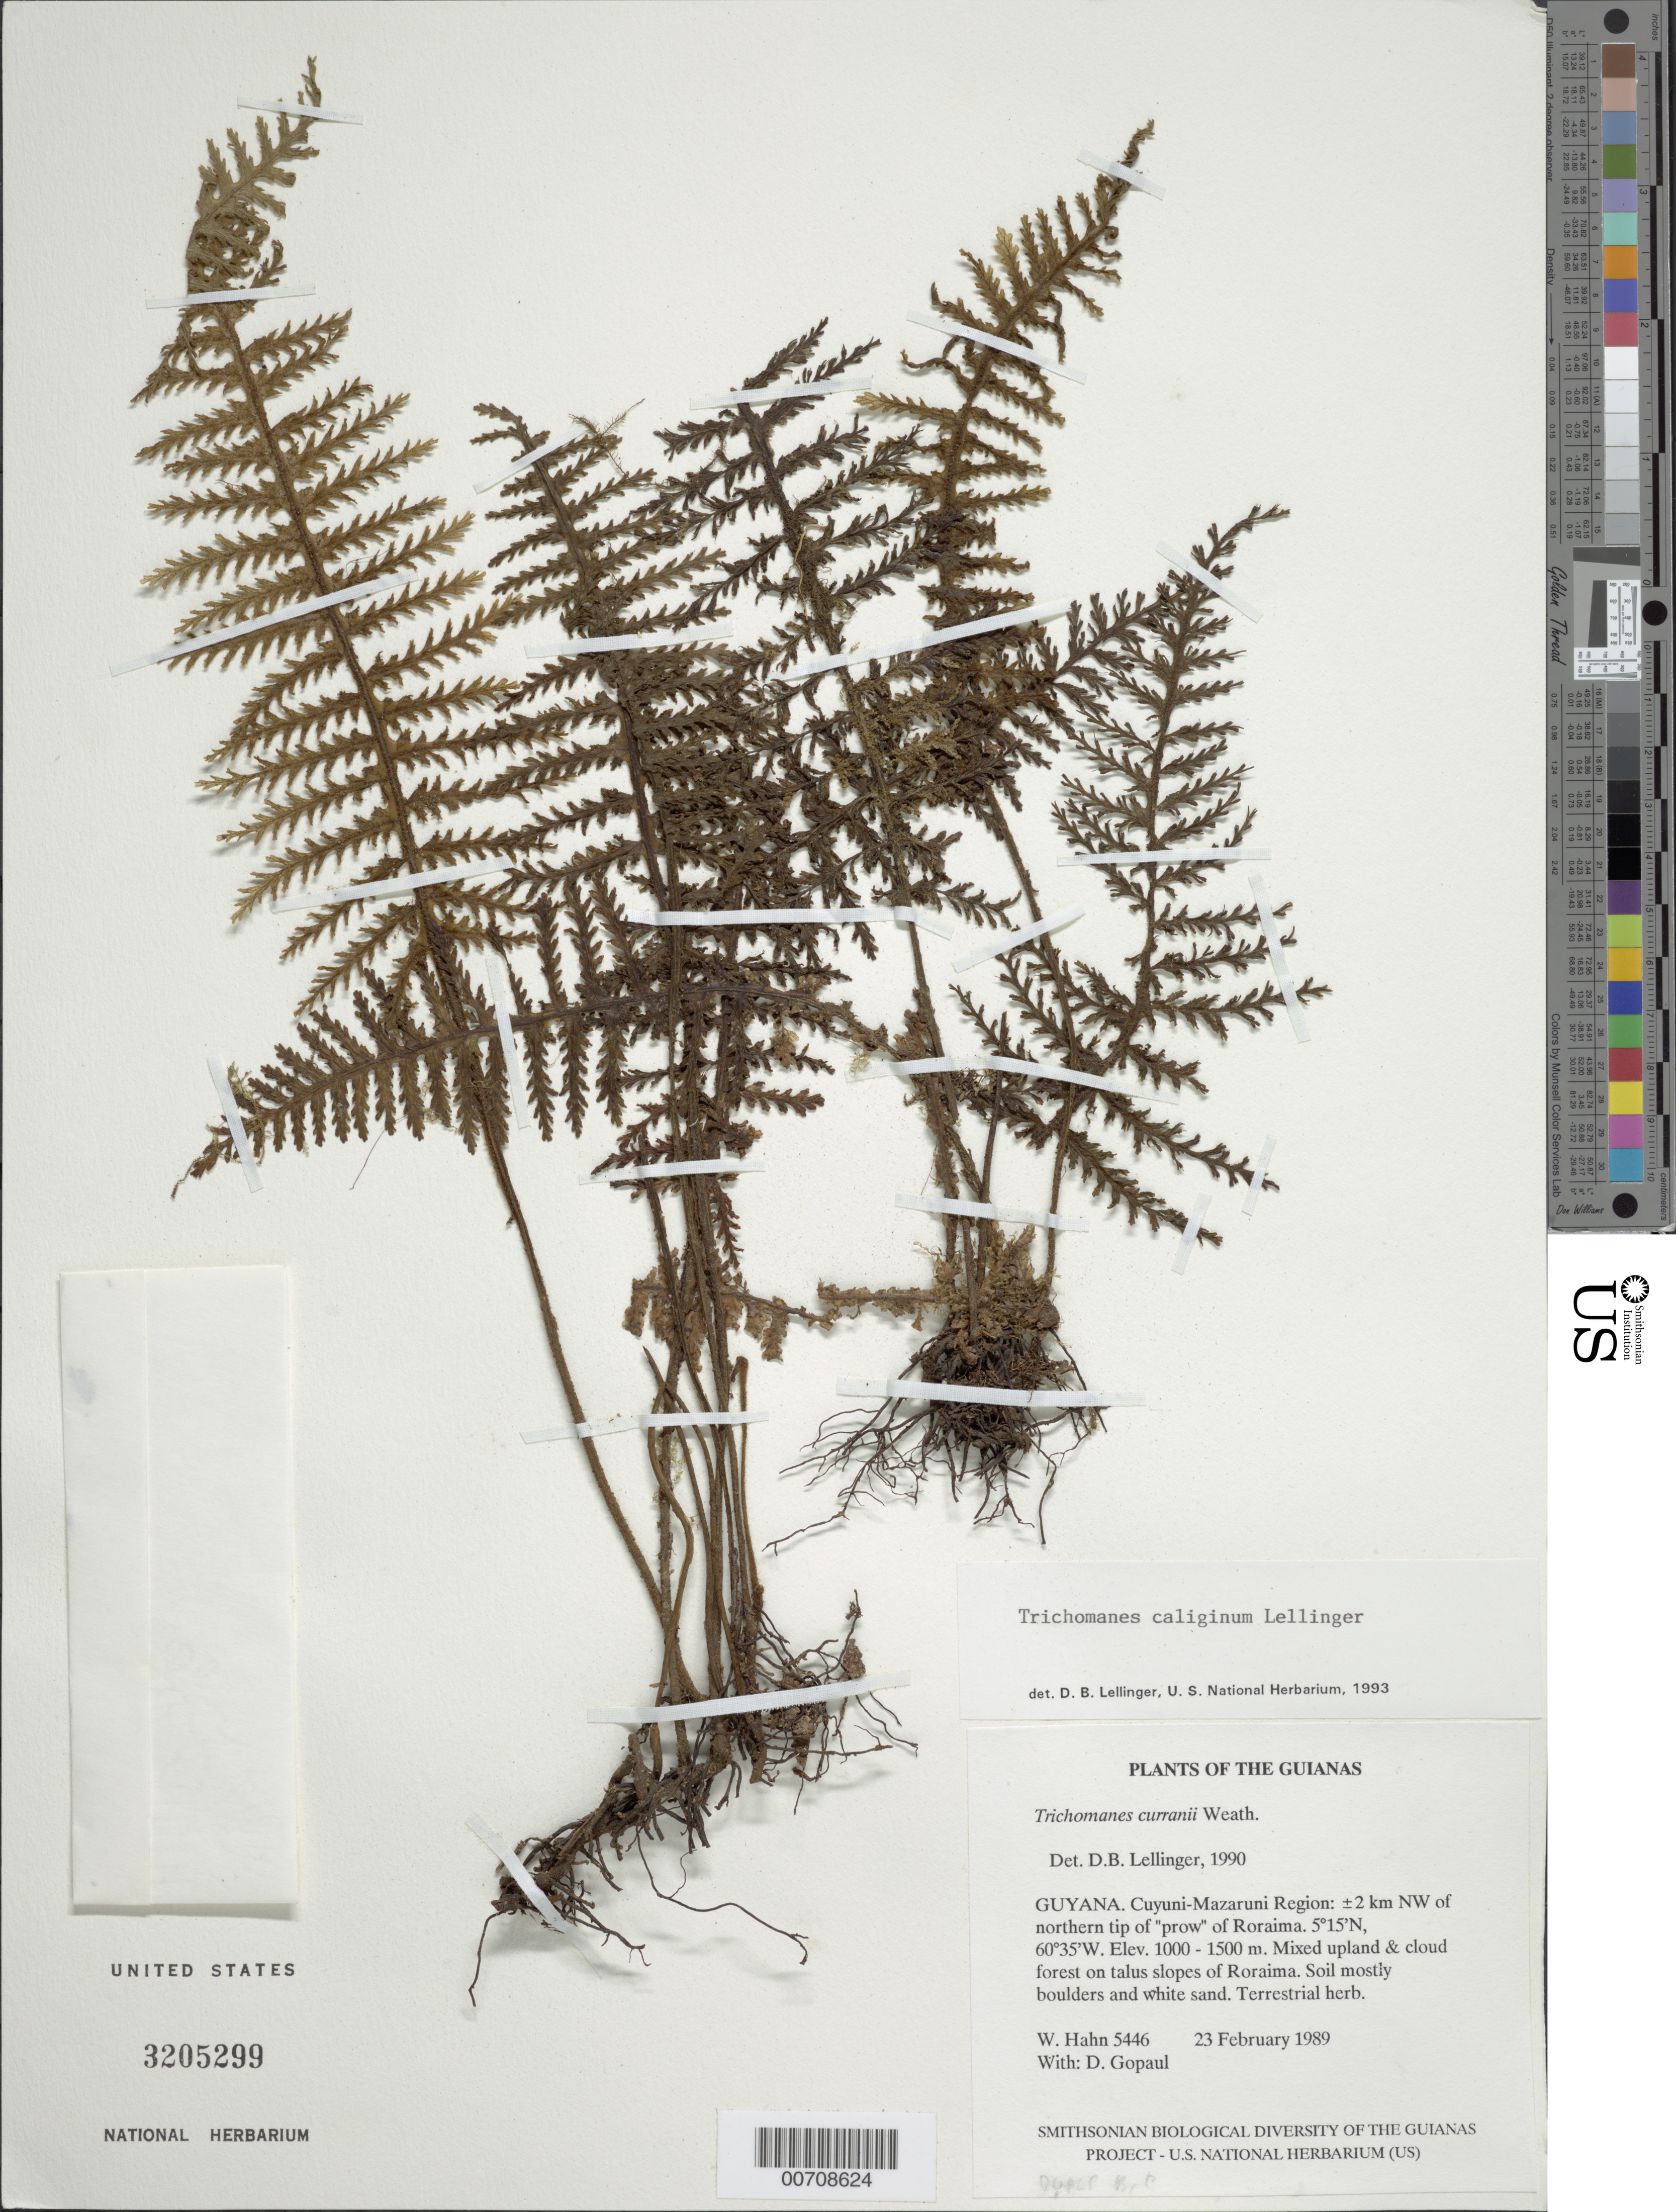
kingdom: Plantae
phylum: Tracheophyta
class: Polypodiopsida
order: Hymenophyllales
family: Hymenophyllaceae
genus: Trichomanes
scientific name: Trichomanes caliginum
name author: Lellinger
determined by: Lellinger, David B., (BOT), Smithsonian Institution - National Museum of Natural History (UNITED STATES)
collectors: W. Hahn & D. Gopaul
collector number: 5446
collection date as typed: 23 February 1989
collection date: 1989-02-23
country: Guyana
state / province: Cuyuni-Mazaruni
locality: ±2 km NW of northern tip of "prow" of Roraima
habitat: Mixed upland & cloud forest on talus slopes of Roraima. Soil mostly boulders and white sand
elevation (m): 1000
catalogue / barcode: US 3205299